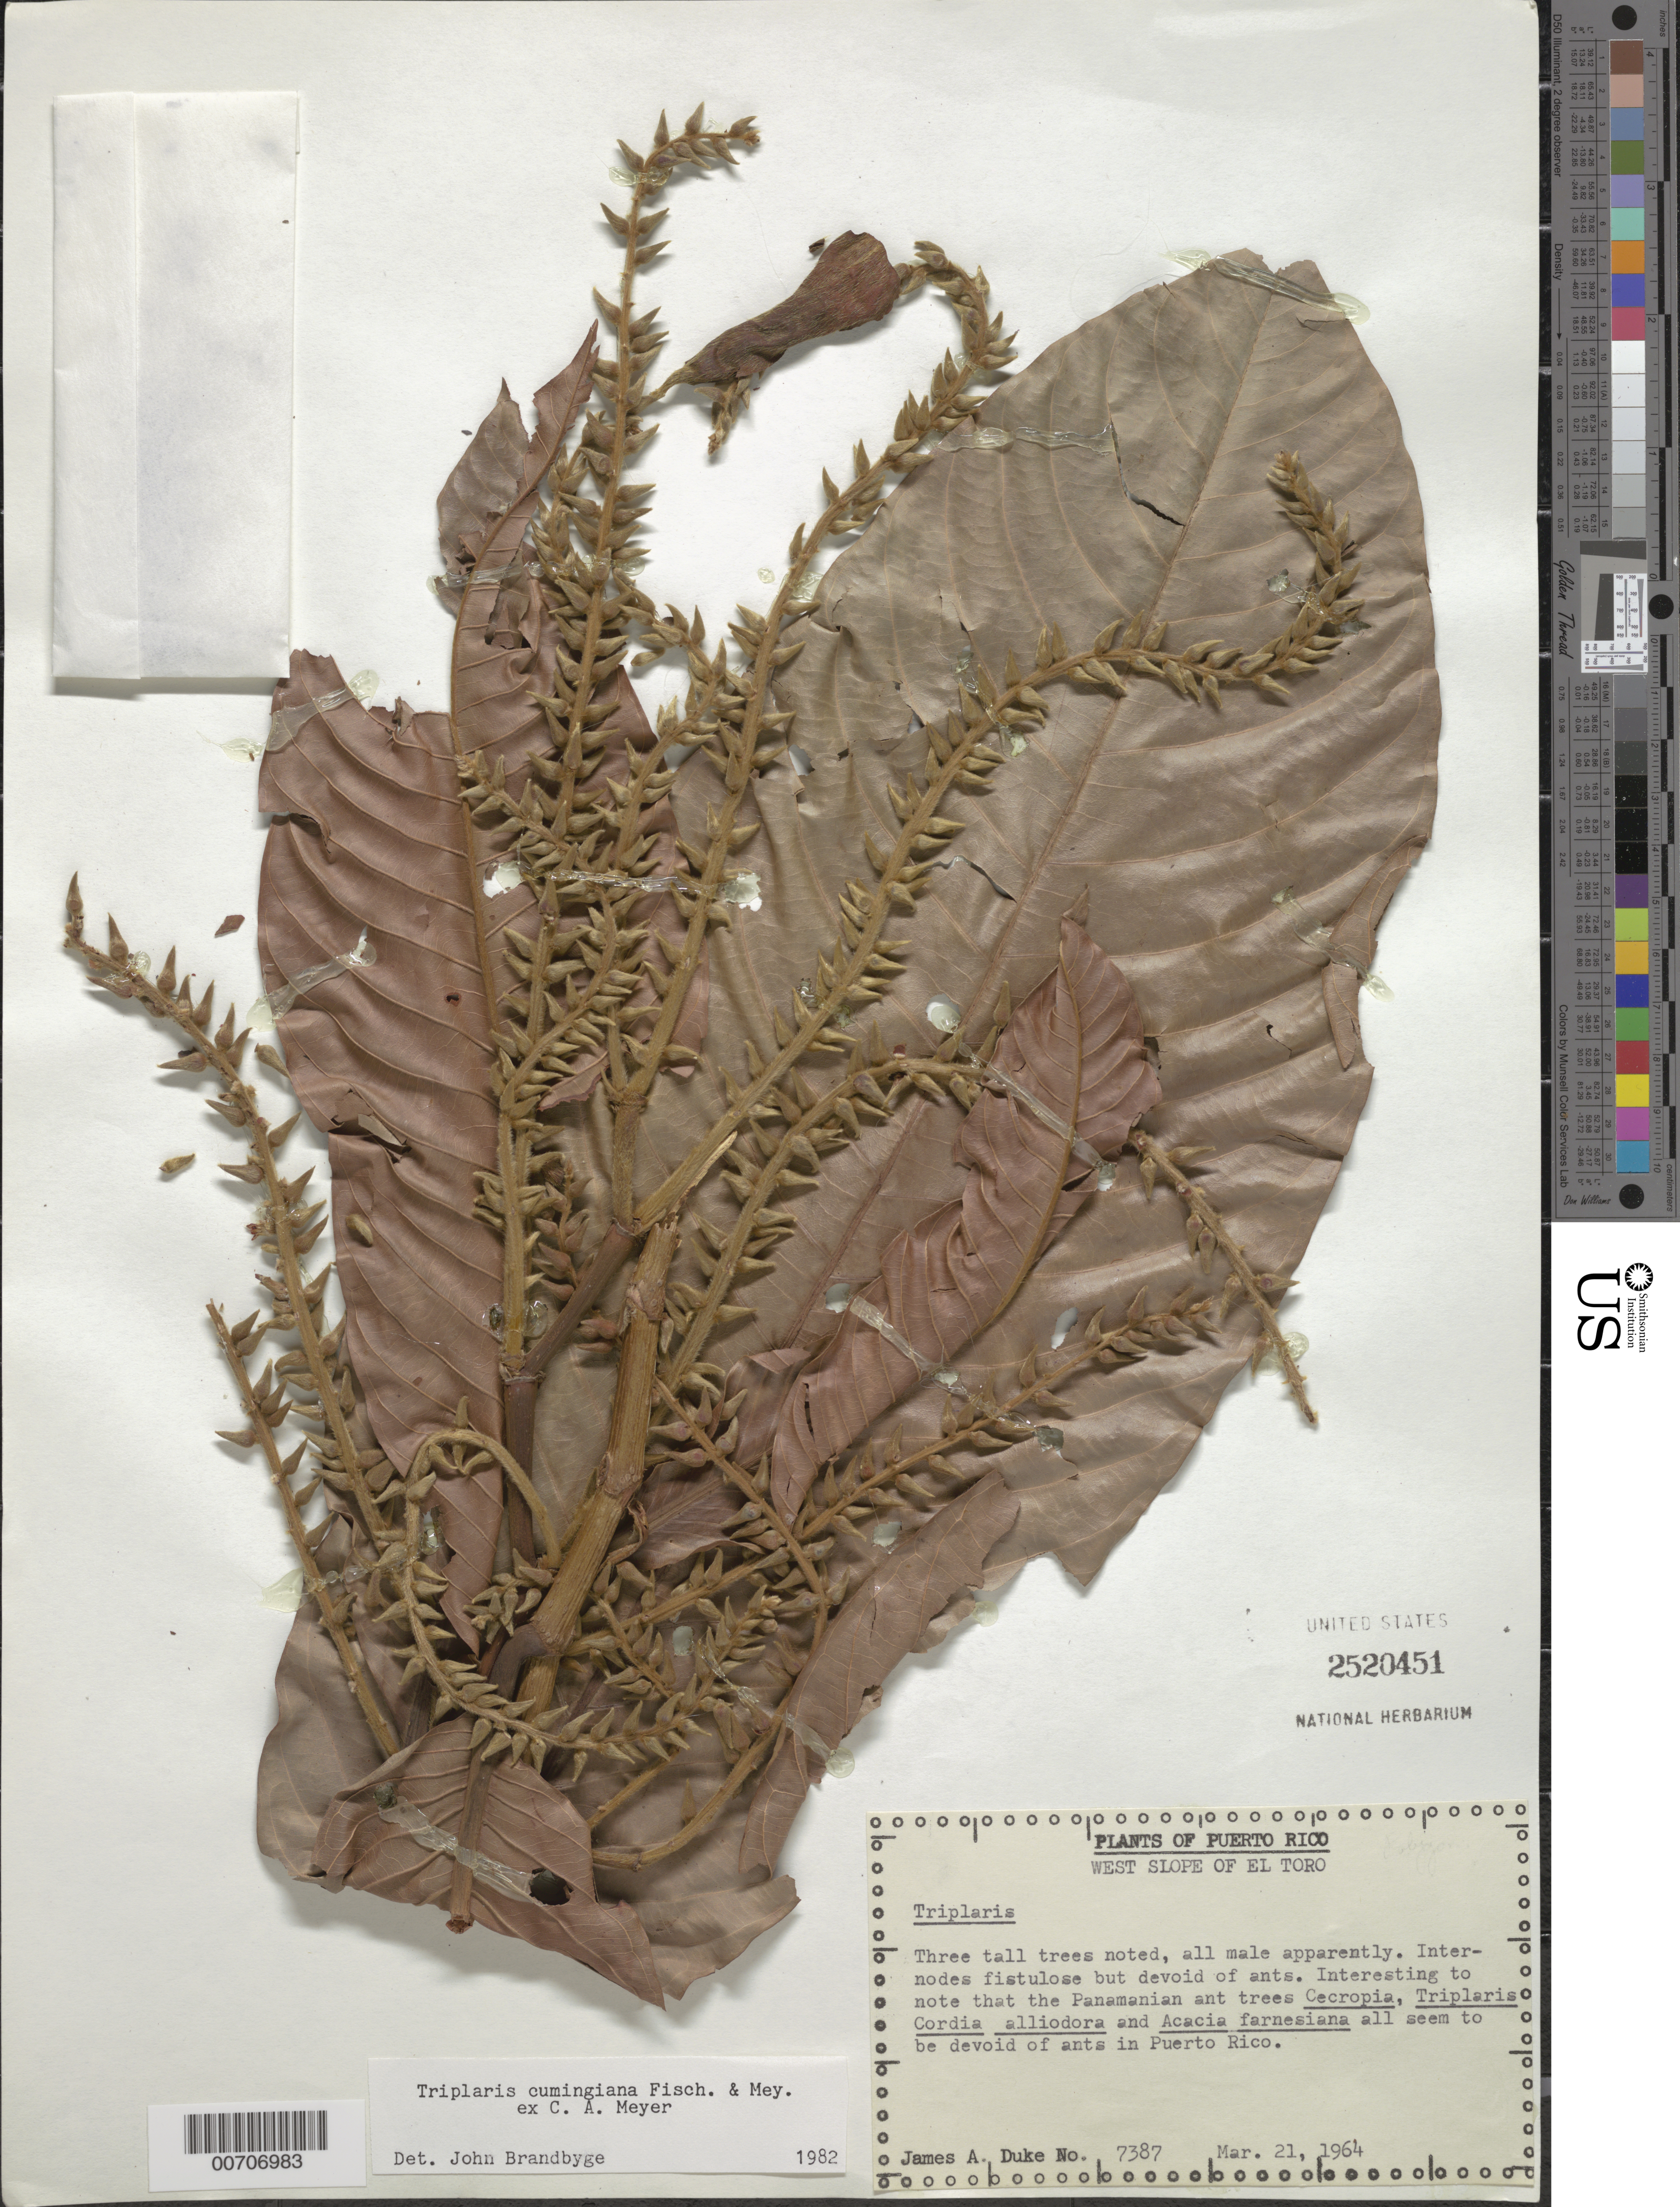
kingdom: Plantae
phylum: Tracheophyta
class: Magnoliopsida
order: Caryophyllales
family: Polygonaceae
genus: Triplaris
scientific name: Triplaris cumingiana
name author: Fisch. & C.A. Mey. ex C.A. Mey.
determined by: Brandbyge, J.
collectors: J. A. Duke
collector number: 7387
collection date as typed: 21 Mar 1964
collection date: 1964-03-21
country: Puerto Rico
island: Greater Antilles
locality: El Toro, W slope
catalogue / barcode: US 2520451